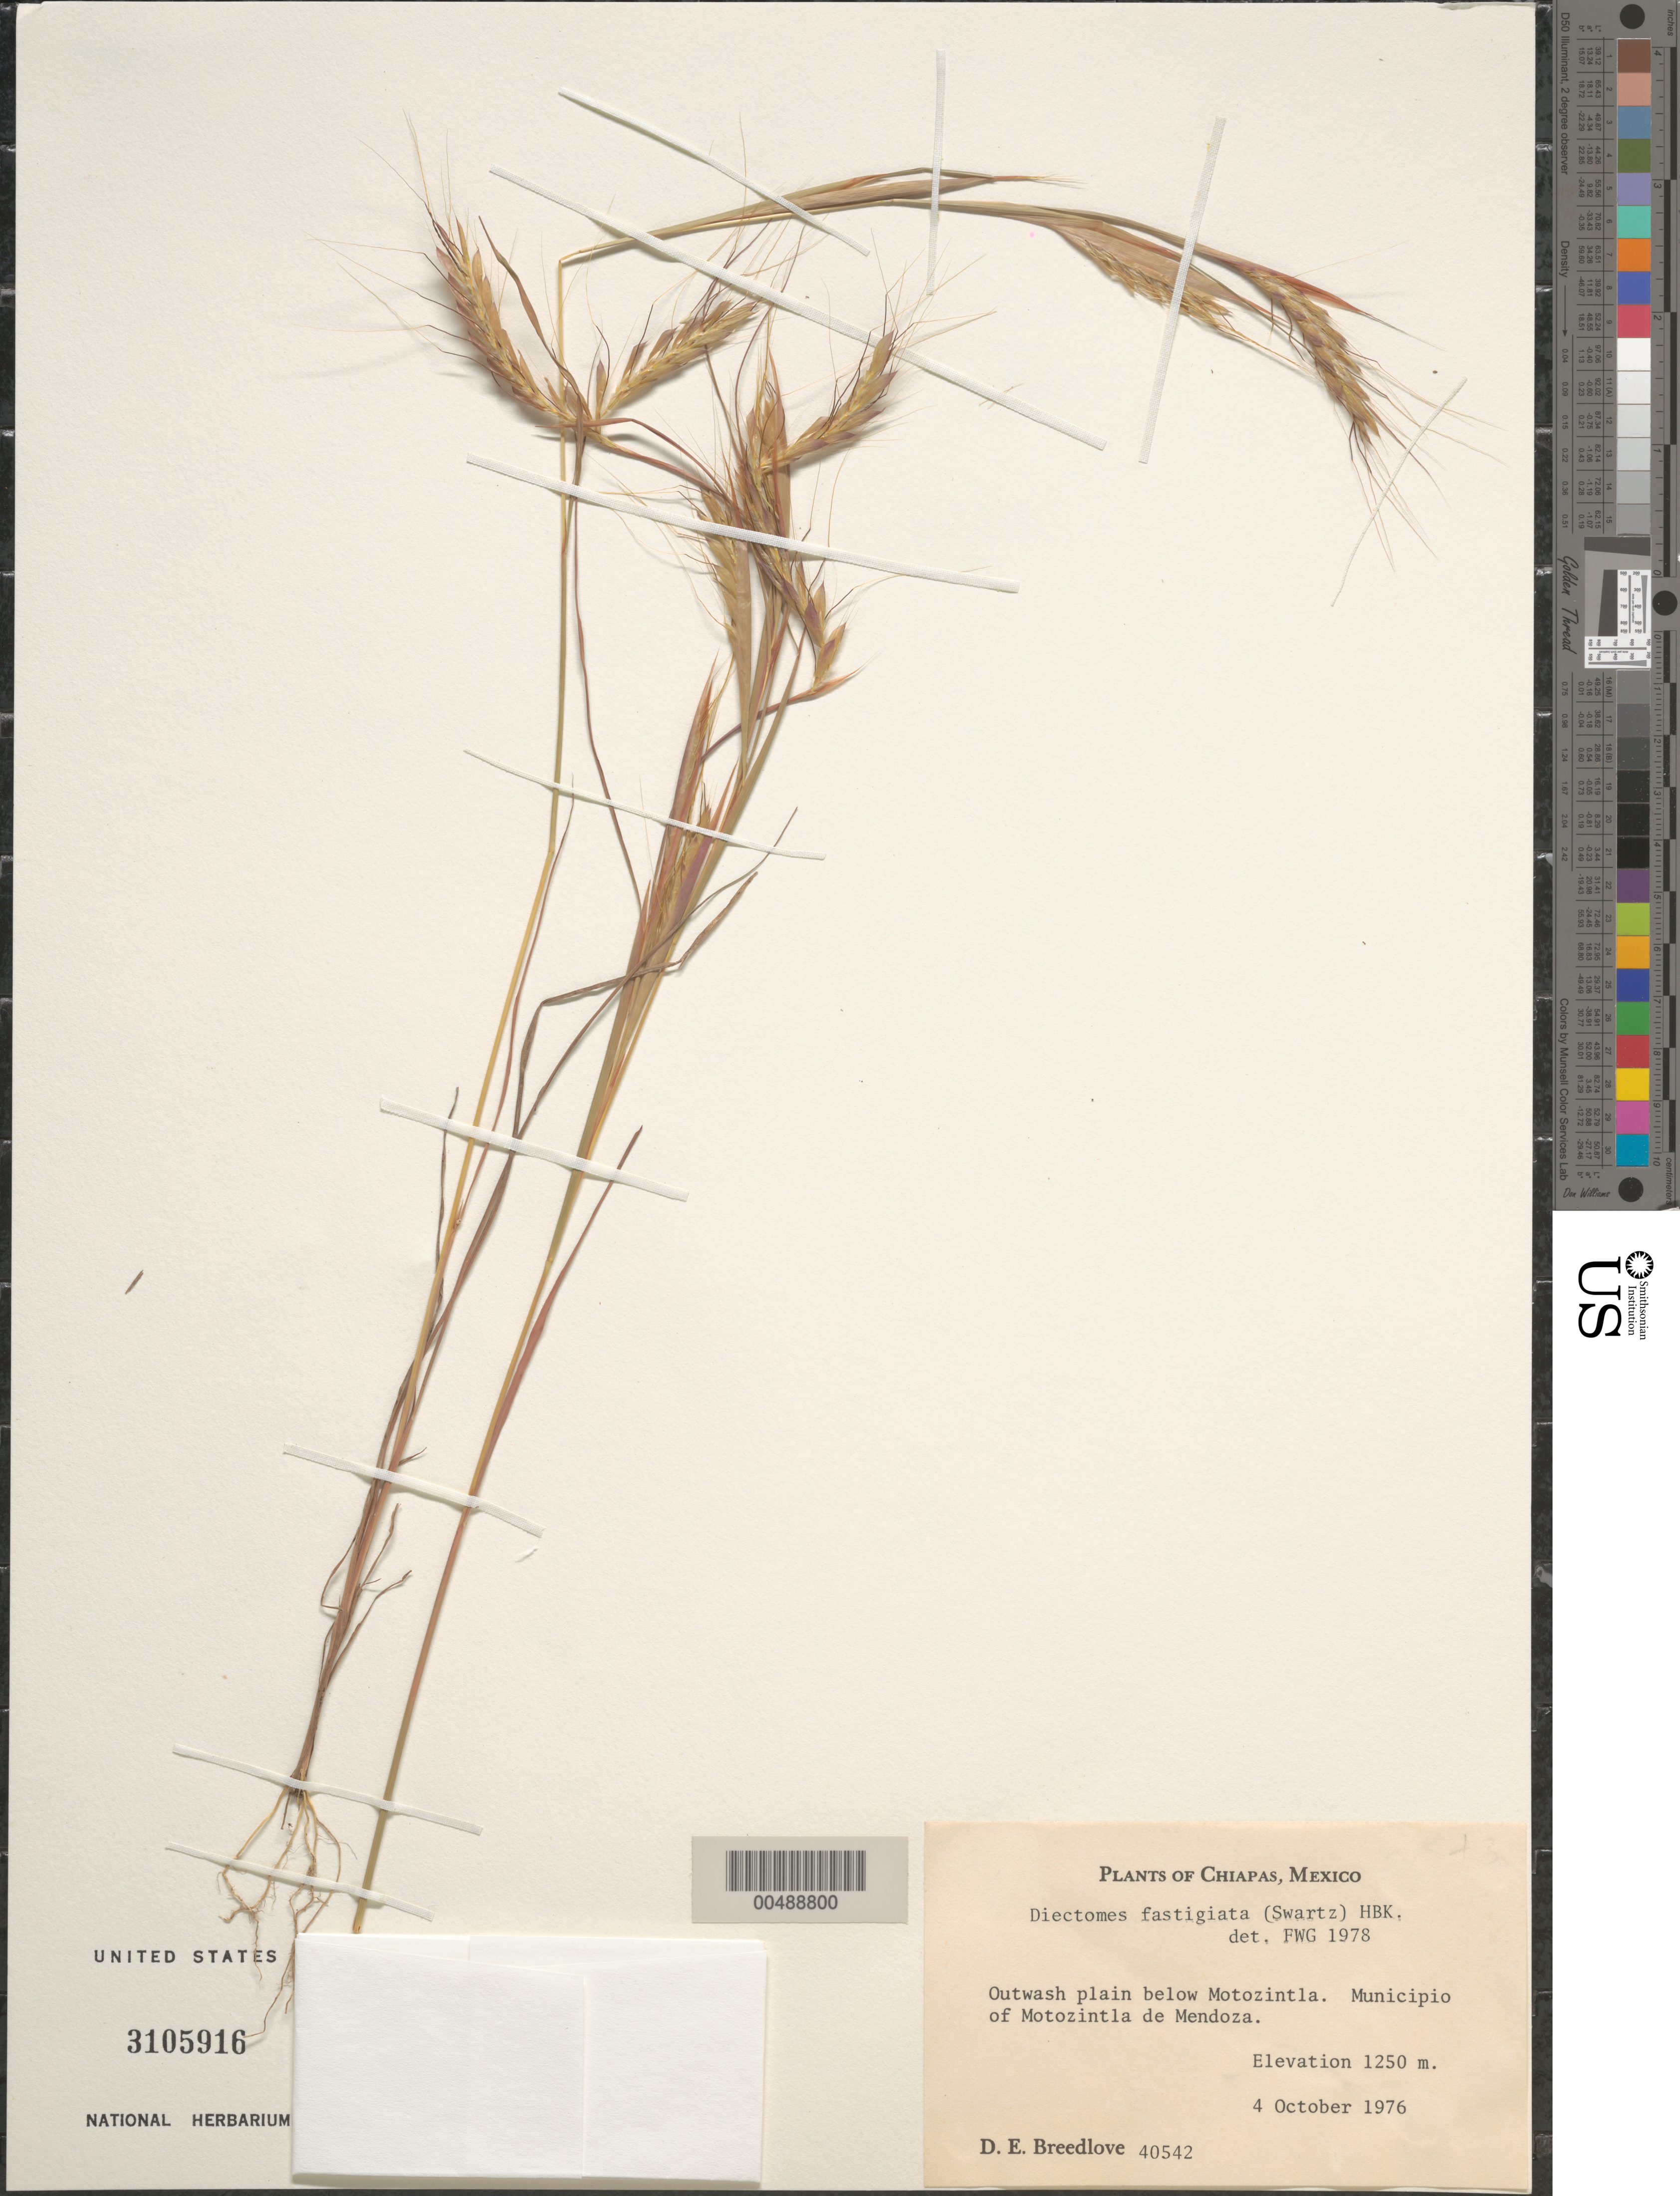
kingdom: Plantae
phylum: Tracheophyta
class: Liliopsida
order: Poales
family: Poaceae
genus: Diectomis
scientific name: Diectomis fastigiata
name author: (Sw.) P. Beauv.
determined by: F.W.G.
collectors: D. E. Breedlove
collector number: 40542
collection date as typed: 4 Oct 1976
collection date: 1976-10-04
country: Mexico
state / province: Chiapas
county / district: Motozintla de Mendoza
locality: Below Motozintla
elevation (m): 1250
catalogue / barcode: US 3105916